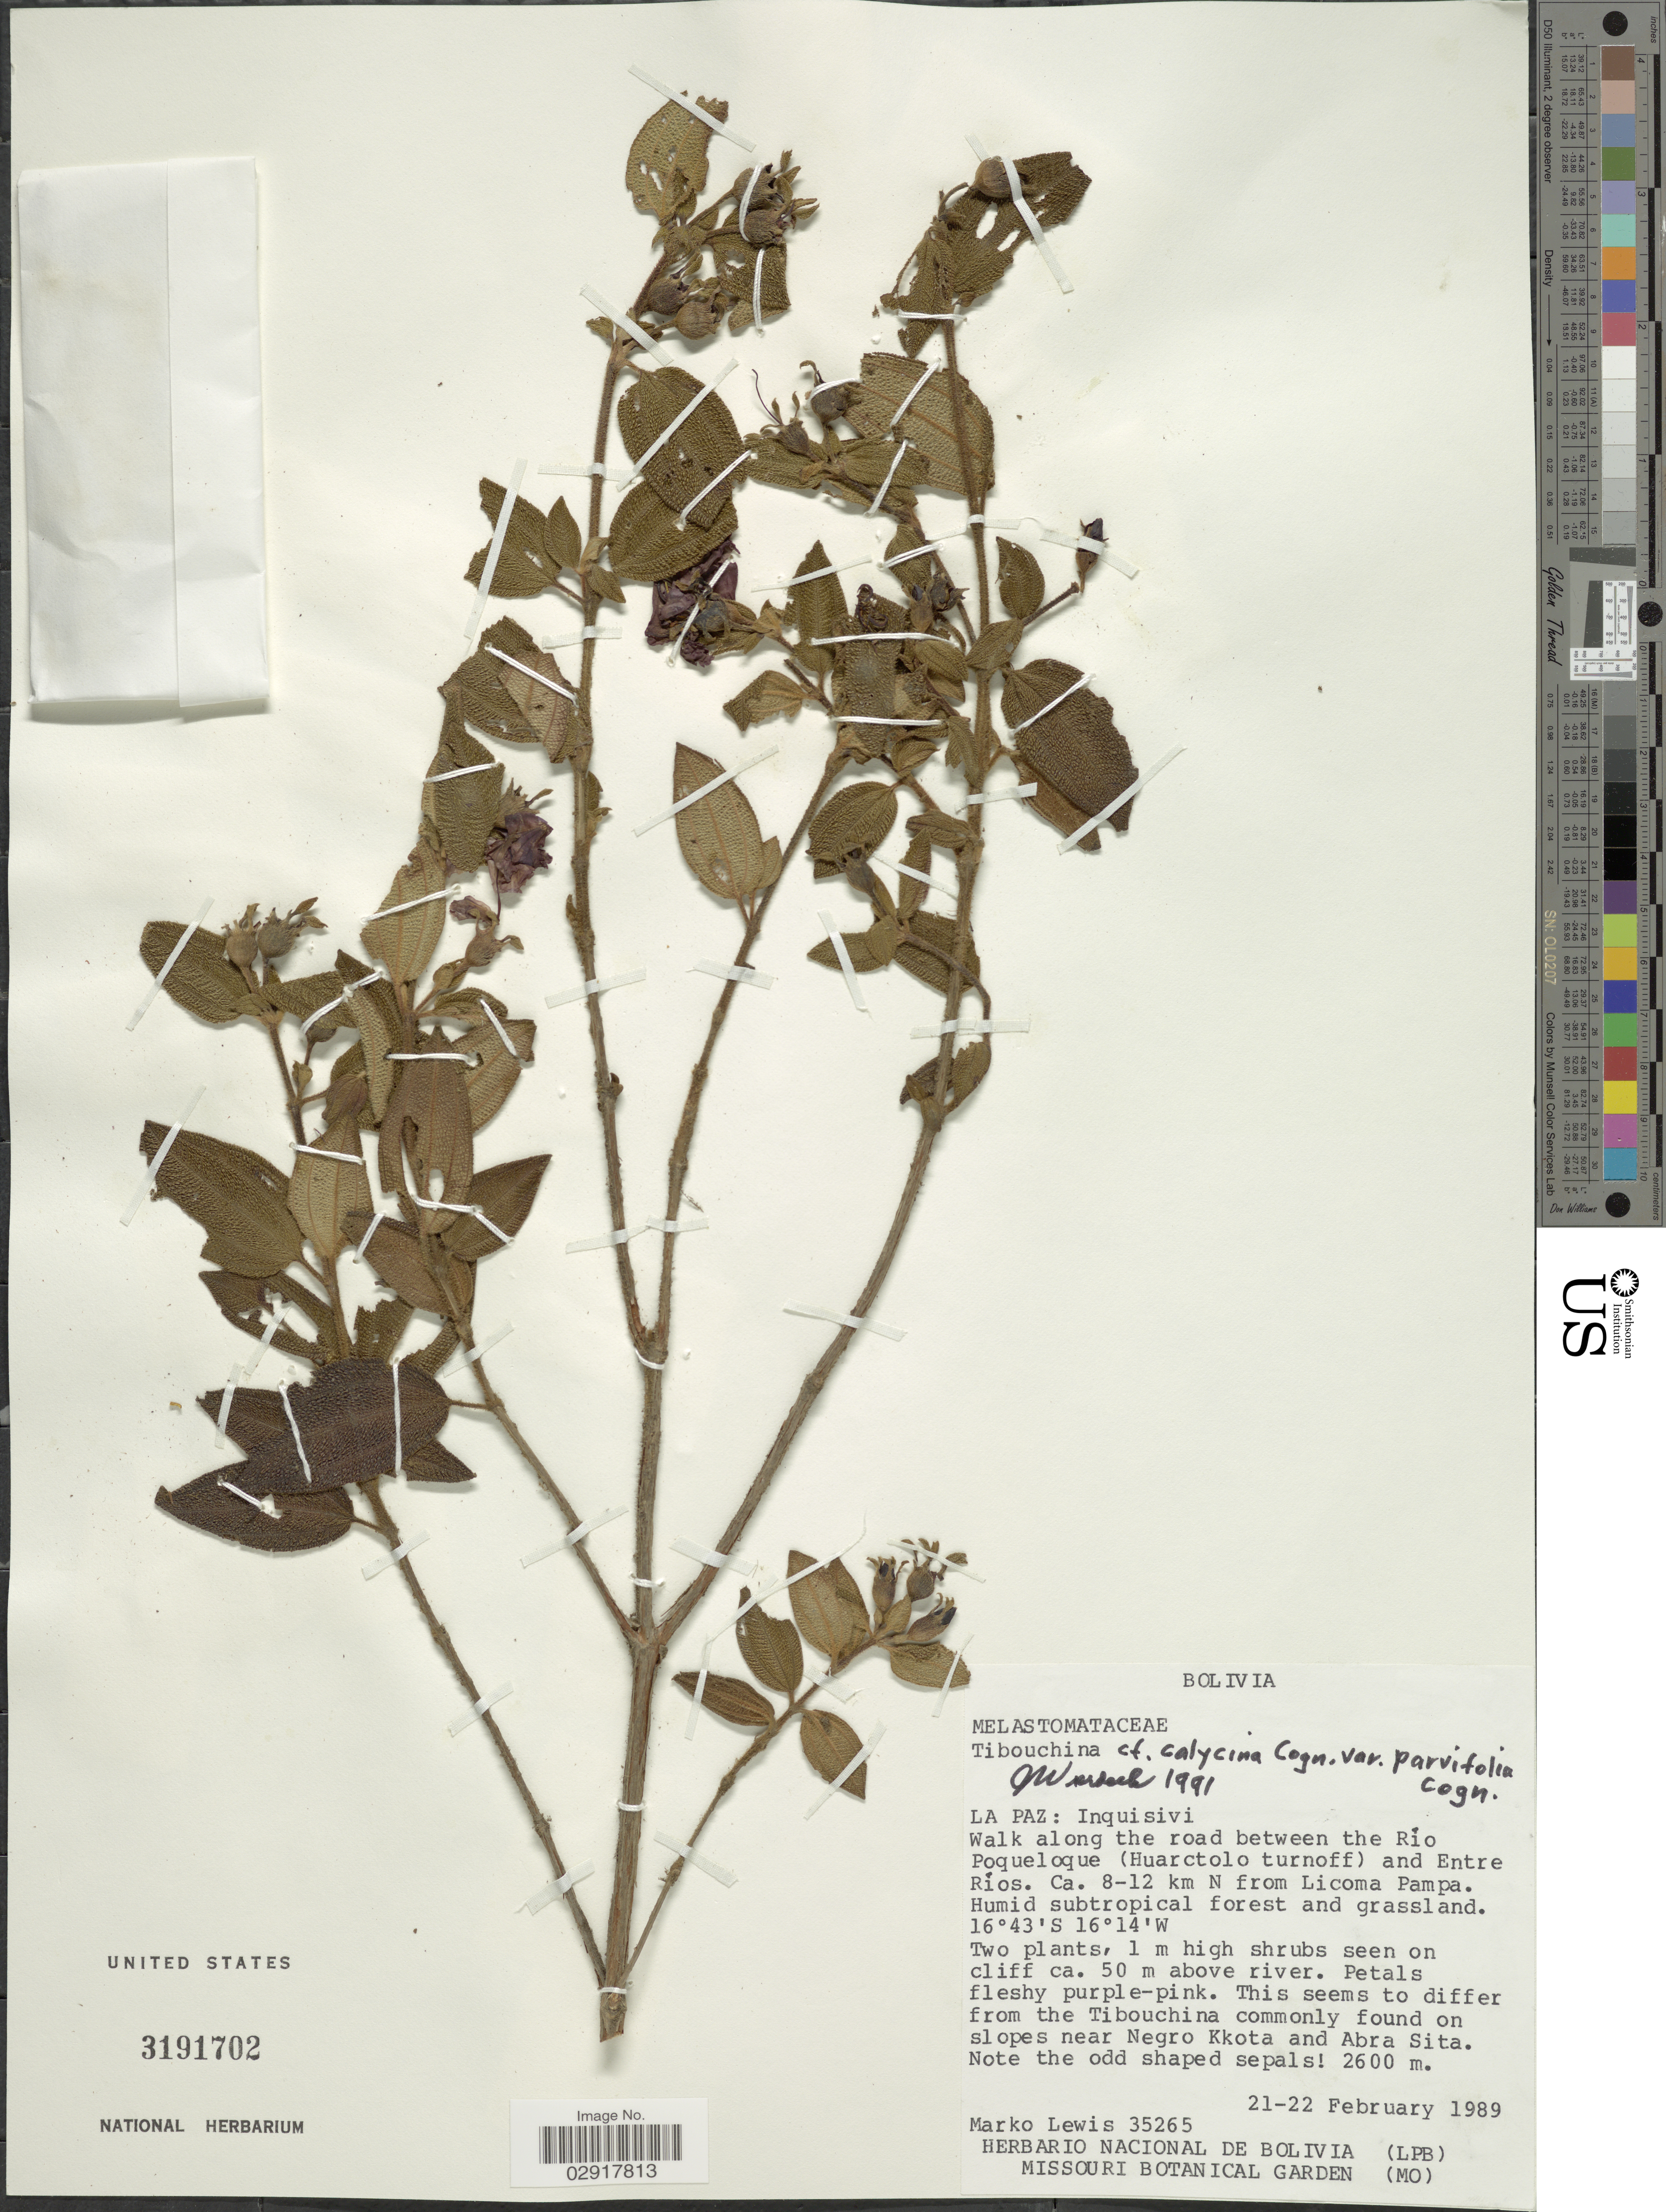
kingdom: Plantae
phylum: Tracheophyta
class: Magnoliopsida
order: Myrtales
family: Melastomataceae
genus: Tibouchina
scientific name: Tibouchina calycina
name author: Cogn.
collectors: M. A. Lewis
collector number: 35265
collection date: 1989-02-21/1989-02-22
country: Bolivia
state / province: La Paz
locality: Inquisivi. Walk along the road between the Río Poqueloque (Huarctolo turnoff) and Entre Ríos. Ca. 8-12 km N from Licoma Pampa. Humid subtropical forest and grassland.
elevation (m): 2600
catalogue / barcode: US 3191702